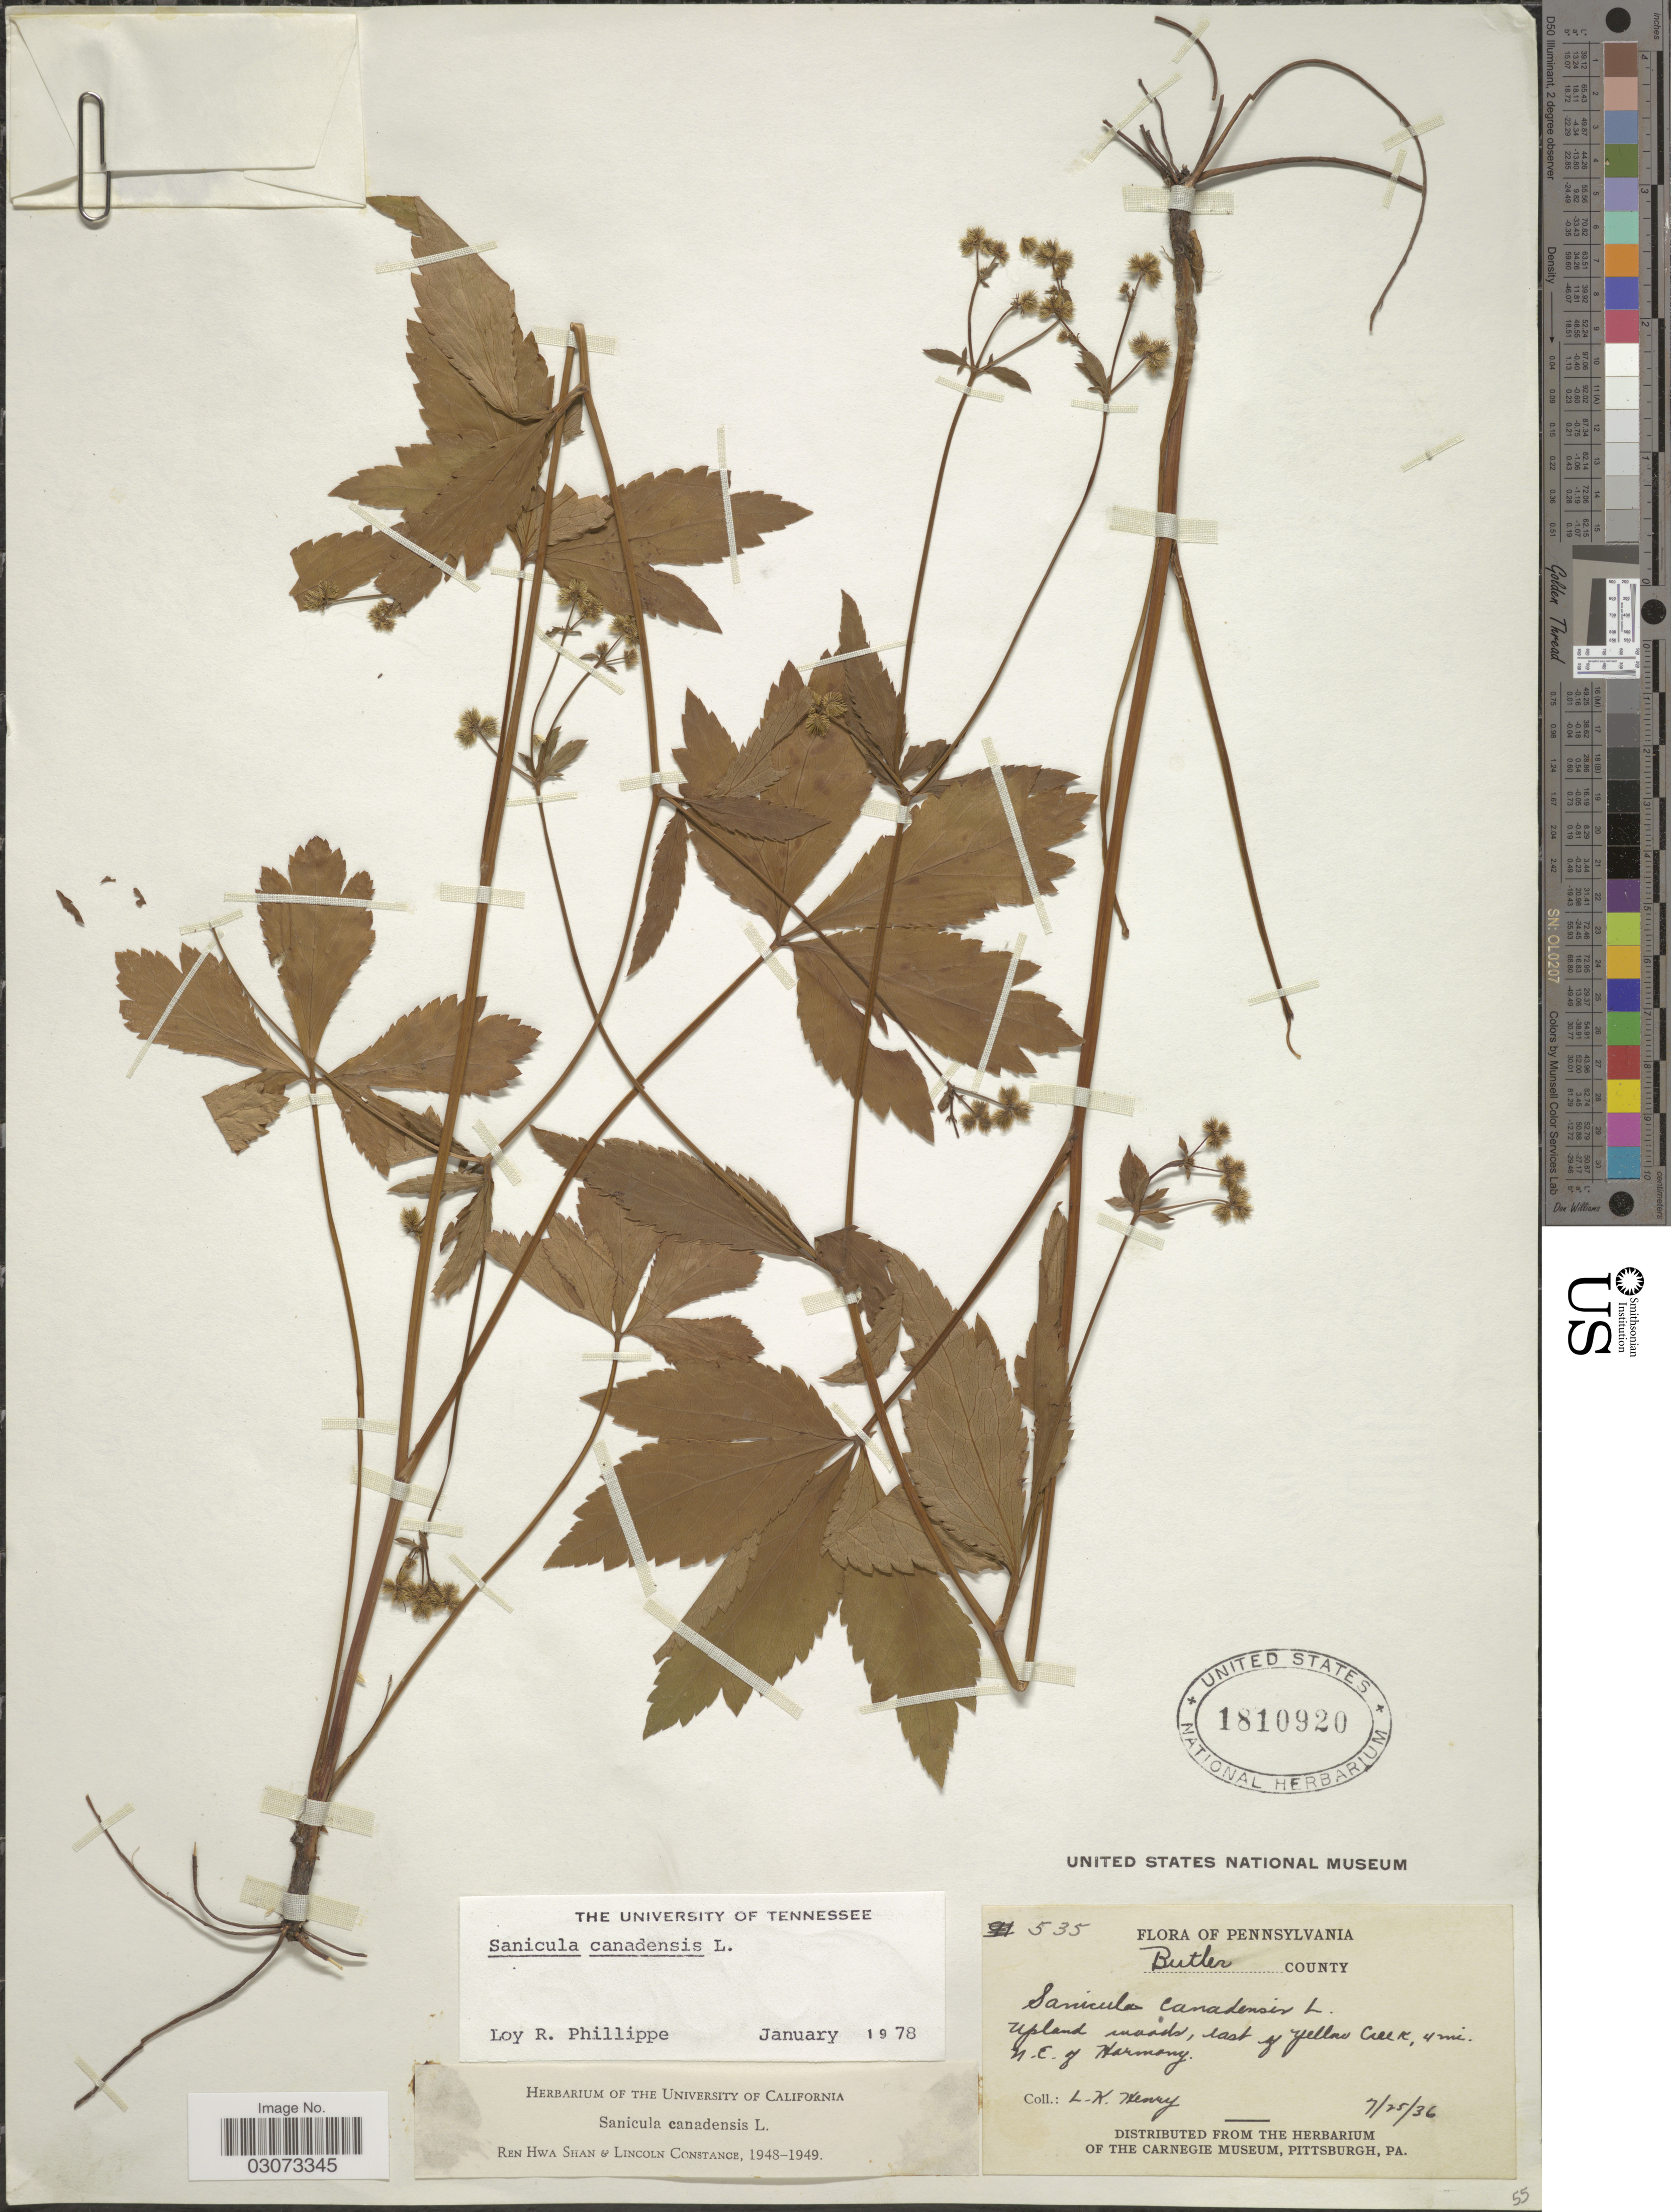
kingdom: Plantae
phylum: Tracheophyta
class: Magnoliopsida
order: Apiales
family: Apiaceae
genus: Sanicula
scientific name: Sanicula canadensis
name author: L.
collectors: L. K. Henry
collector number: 535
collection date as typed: Transcribed d/m/y: 25/7/36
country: United States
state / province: Pennsylvania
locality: Butler County. Upland woods, east of Yellow Creek, 4 mi. N.E. of Harmony.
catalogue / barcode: US 1810920